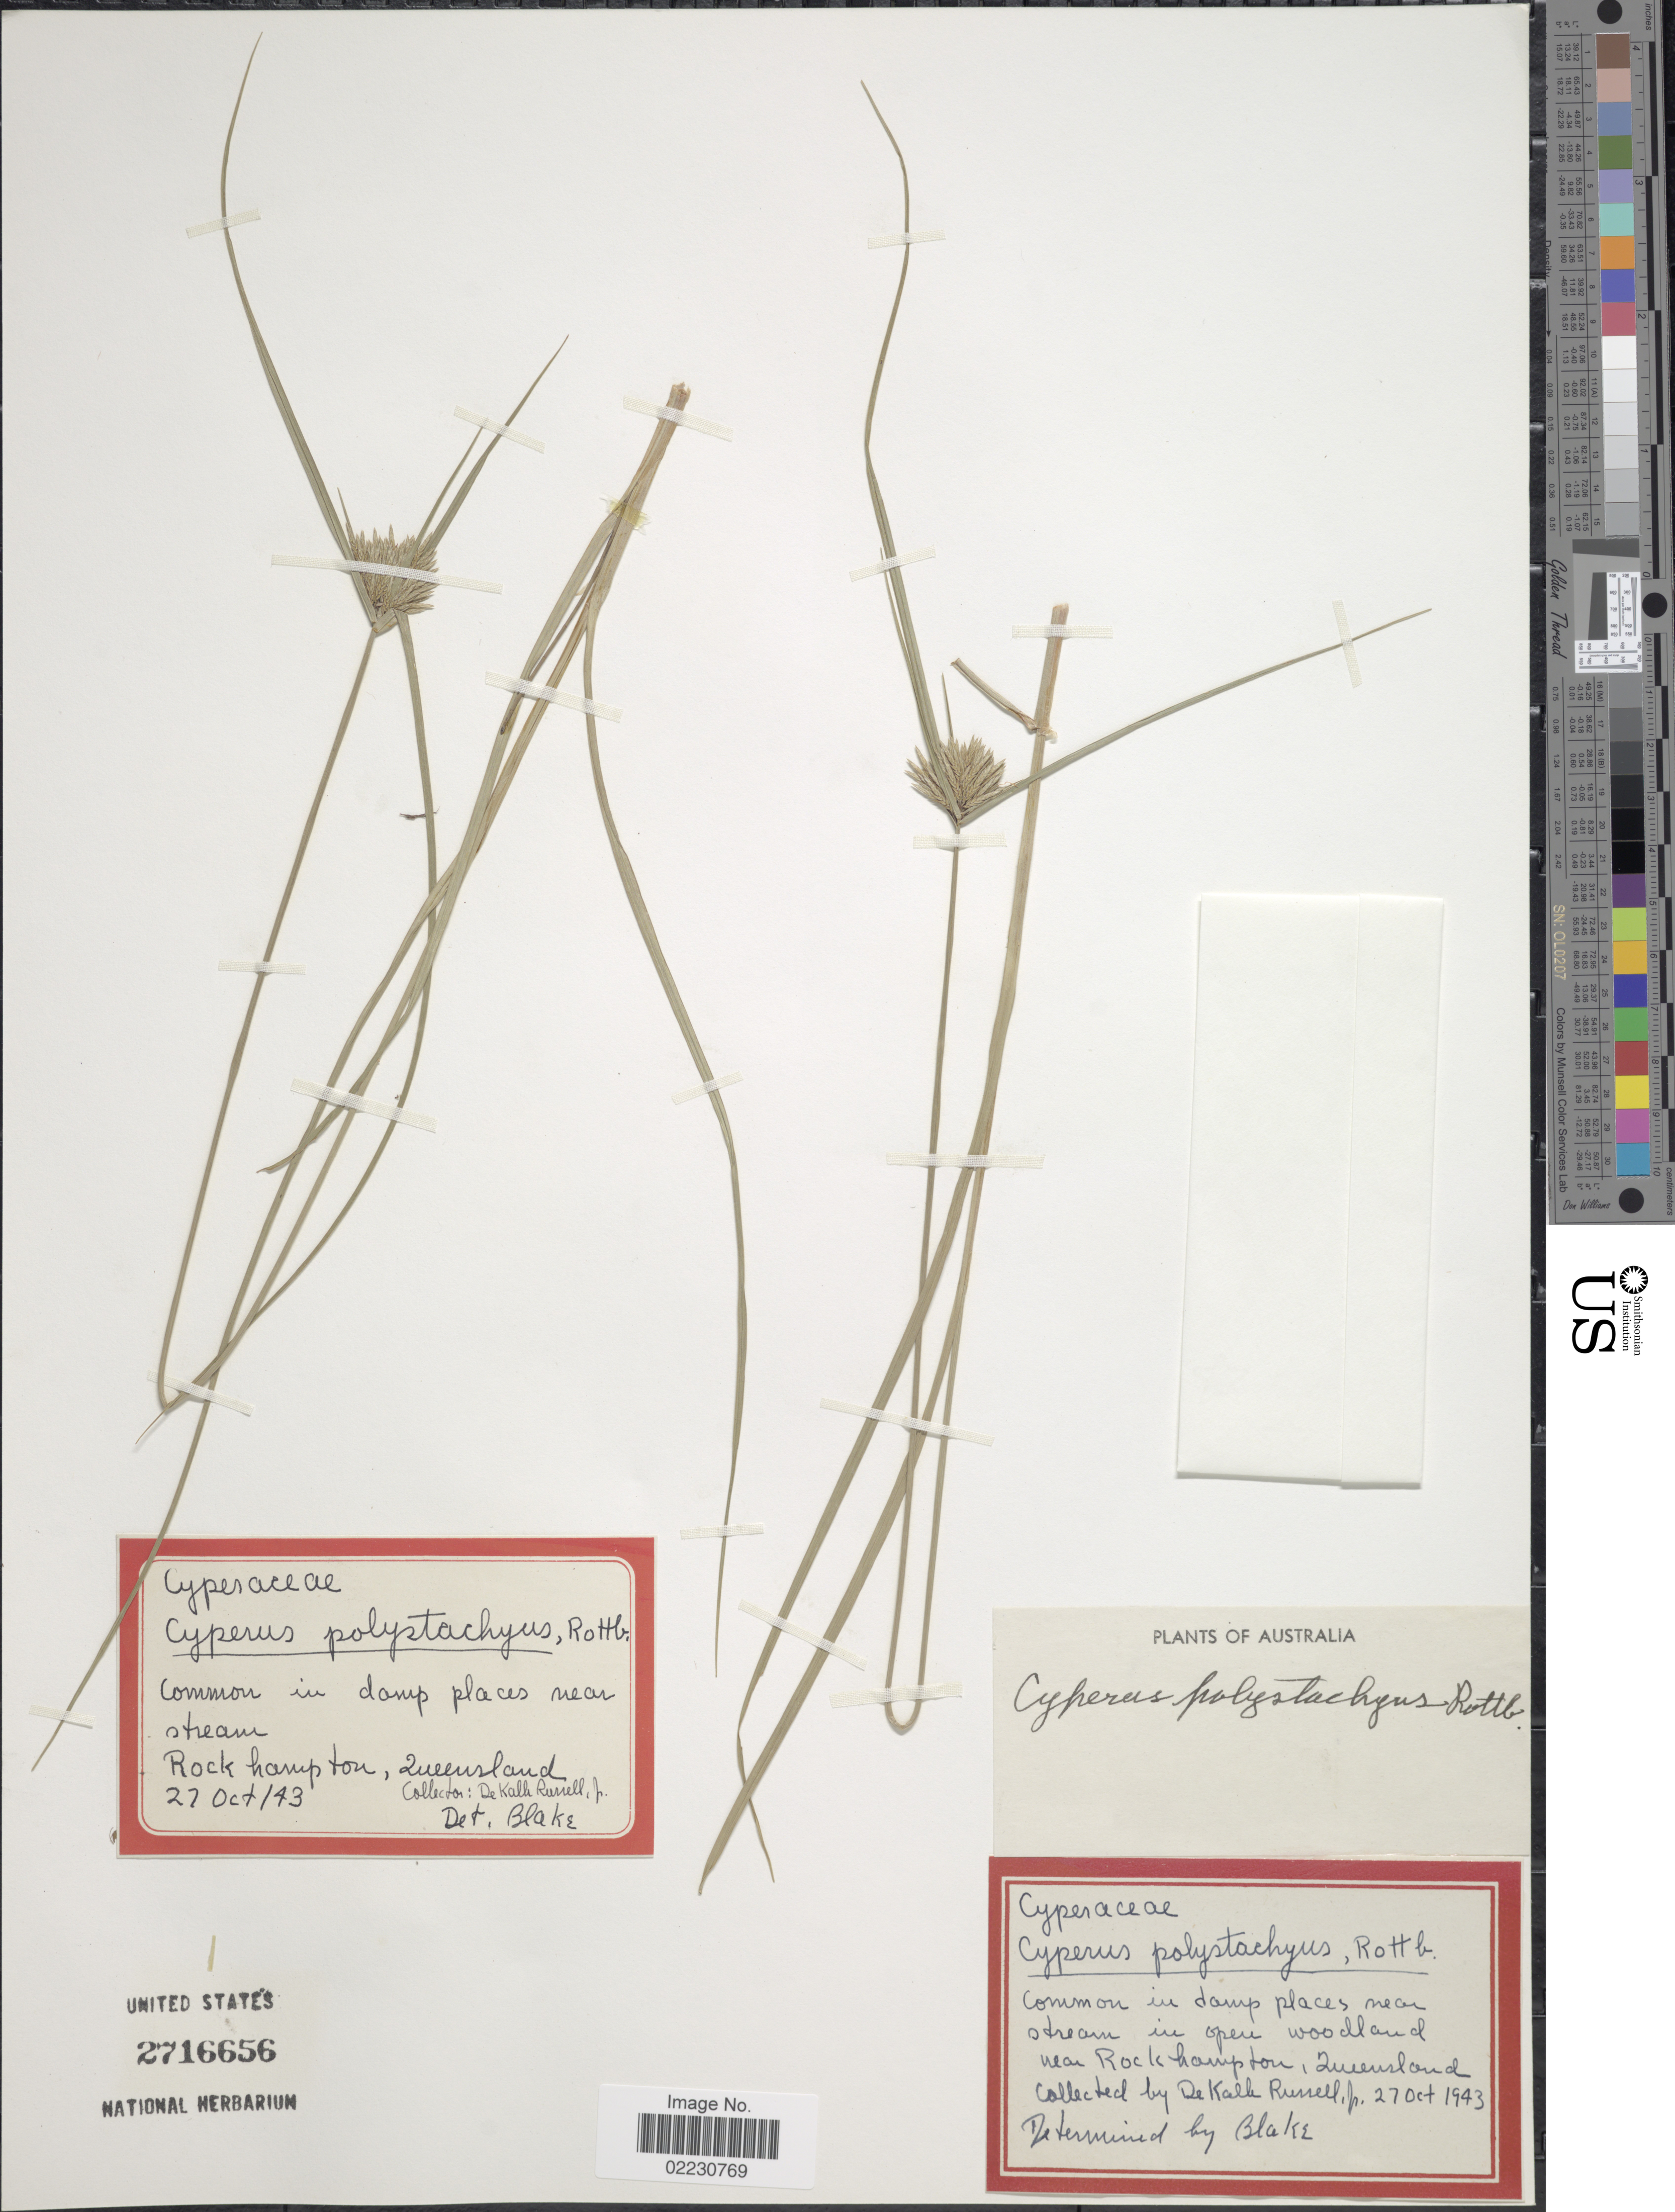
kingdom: Plantae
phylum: Tracheophyta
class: Liliopsida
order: Poales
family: Cyperaceae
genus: Cyperus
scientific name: Cyperus polystachyos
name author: Rottb.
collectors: D. K. Russell Jr.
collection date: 1943-10-27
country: Australia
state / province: Queensland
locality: Rockhampton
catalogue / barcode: US 2716656